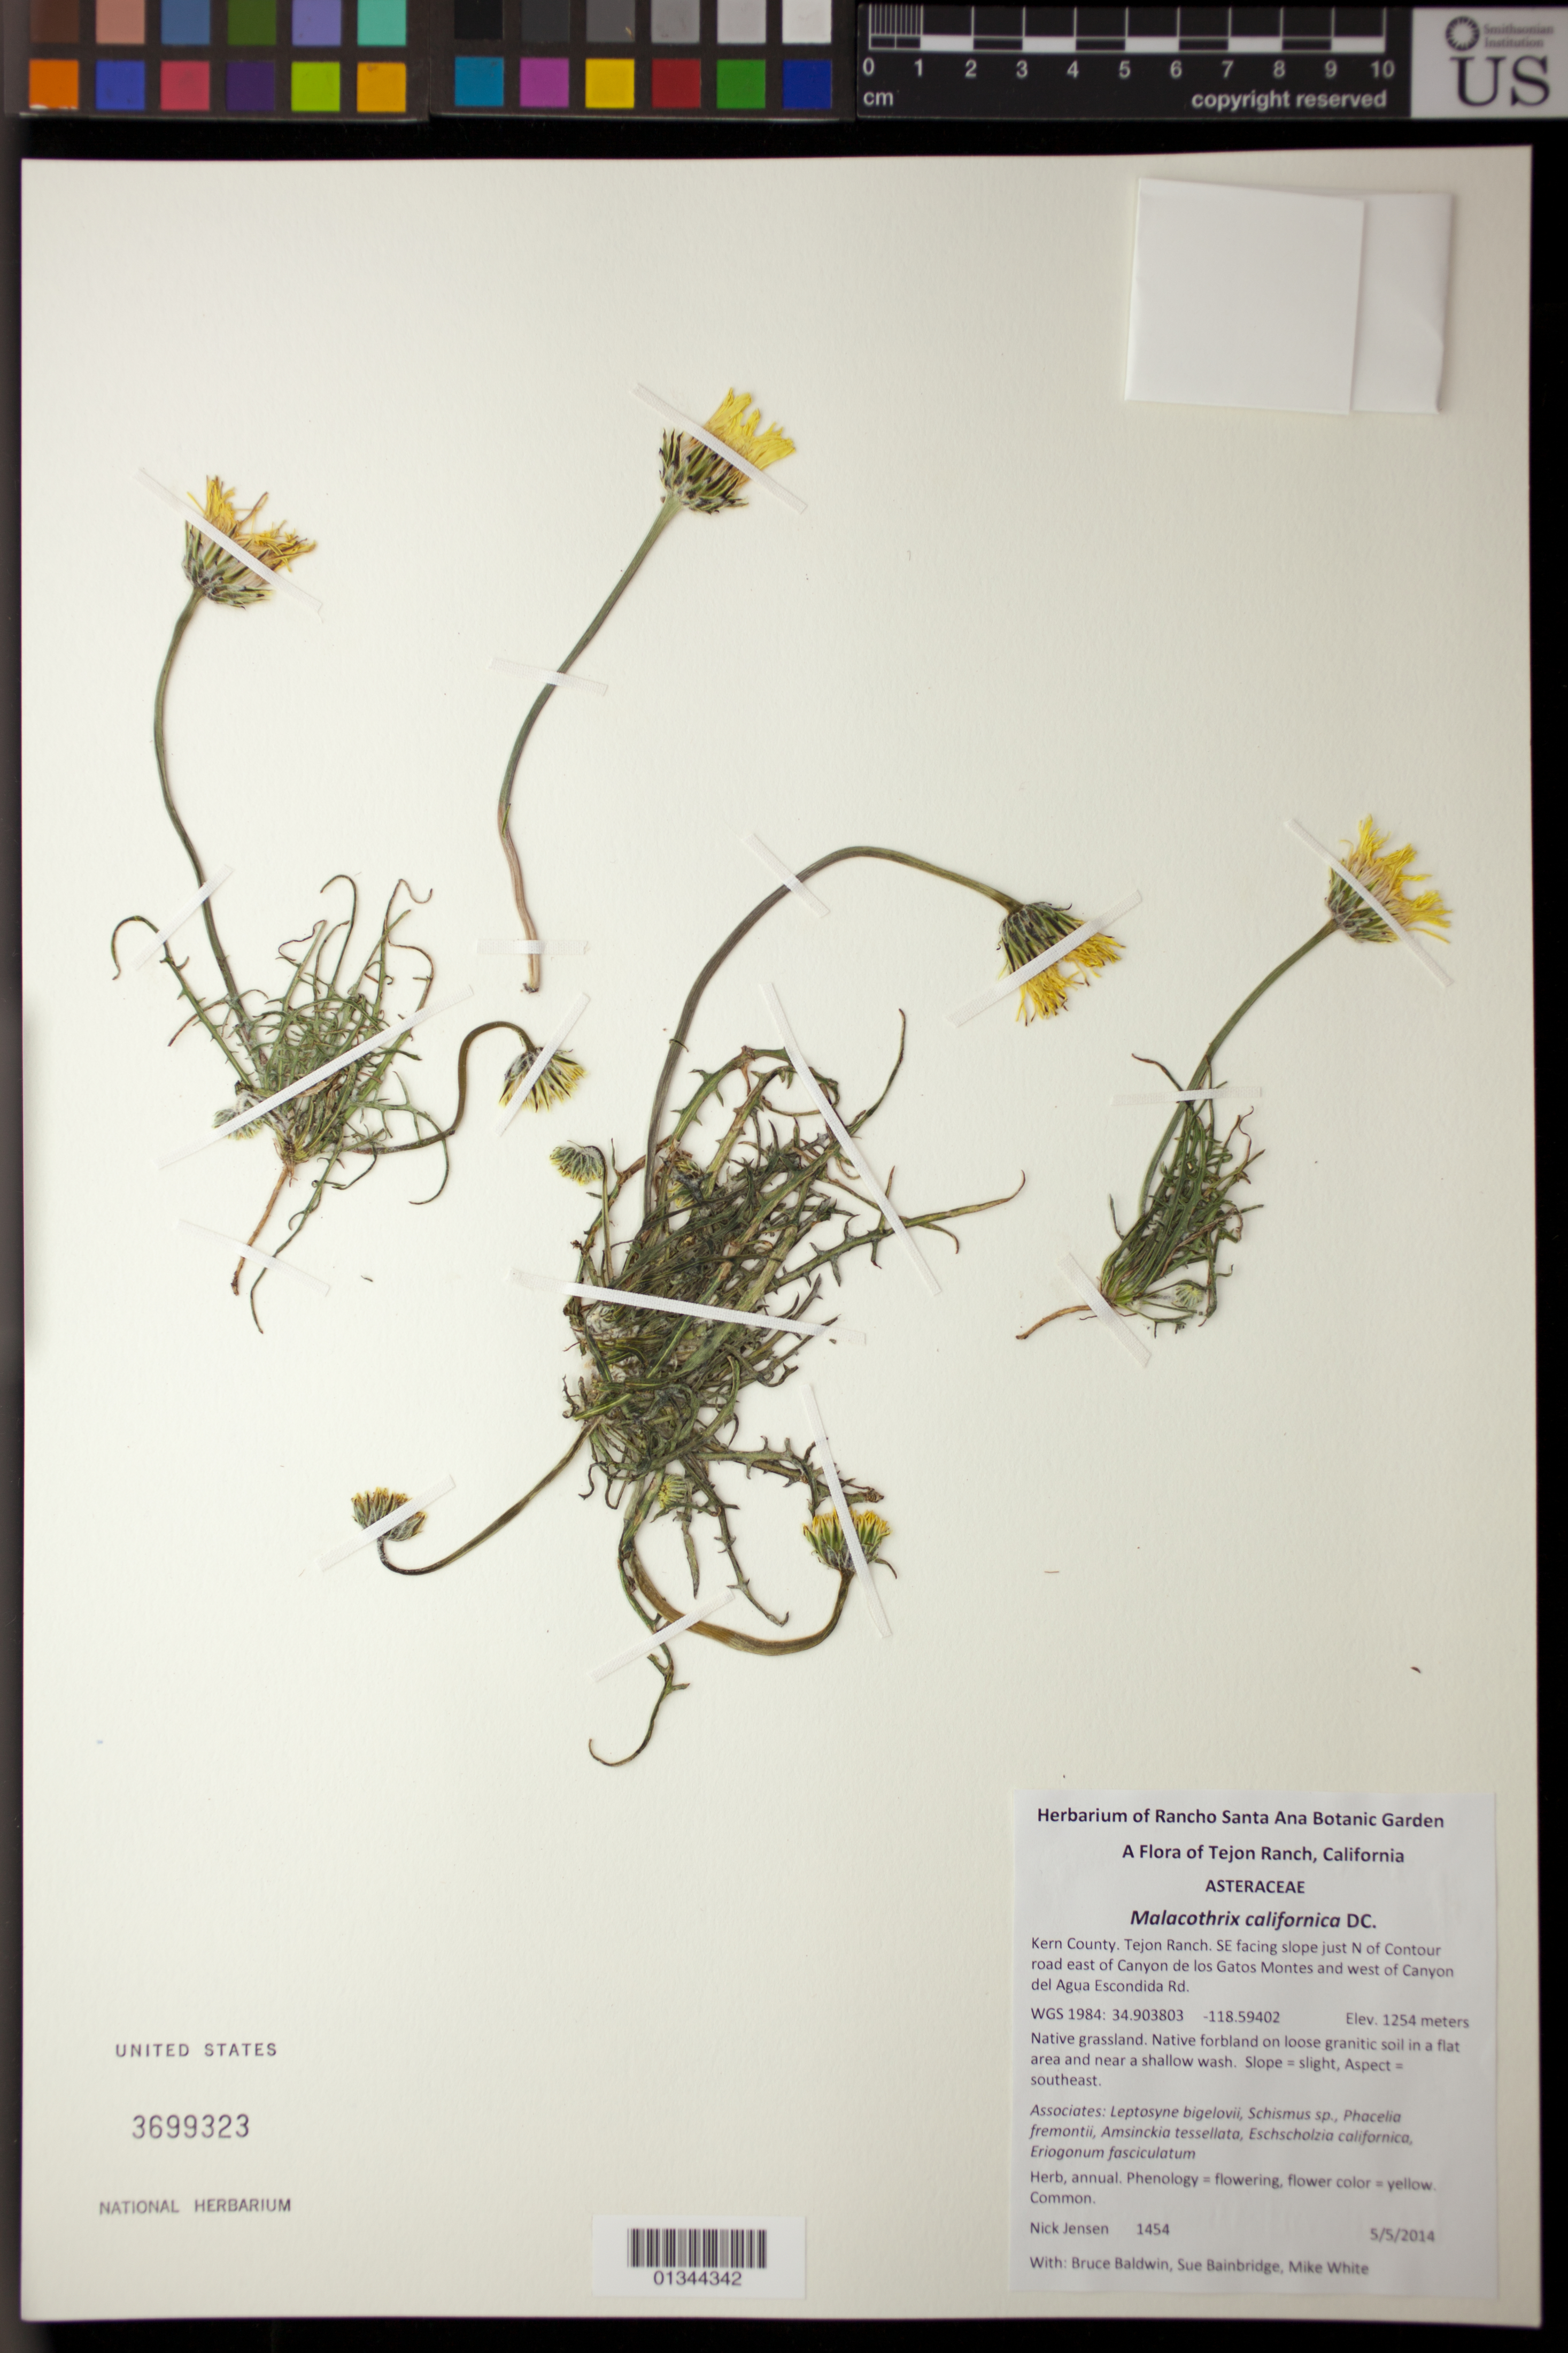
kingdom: Plantae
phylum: Tracheophyta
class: Magnoliopsida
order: Asterales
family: Asteraceae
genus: Malacothrix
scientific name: Malacothrix californica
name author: DC.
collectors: N. Jensen, B. Baldwin, S. Bainbridge & M. White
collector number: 1454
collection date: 2014-05-05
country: United States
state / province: California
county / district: Kern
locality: Tejon Ranch, SE facing slope just N of Contour road east of Canyon de los Gatos Montes and west of Canyon del Agua Escondida Rd.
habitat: Native grassland. Native forbland on loose granitic soil in a flat area and near a shallow wash. Slope=slight, Aspect=southeast.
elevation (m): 1254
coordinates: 34.903803, -118.59402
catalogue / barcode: US 3699323